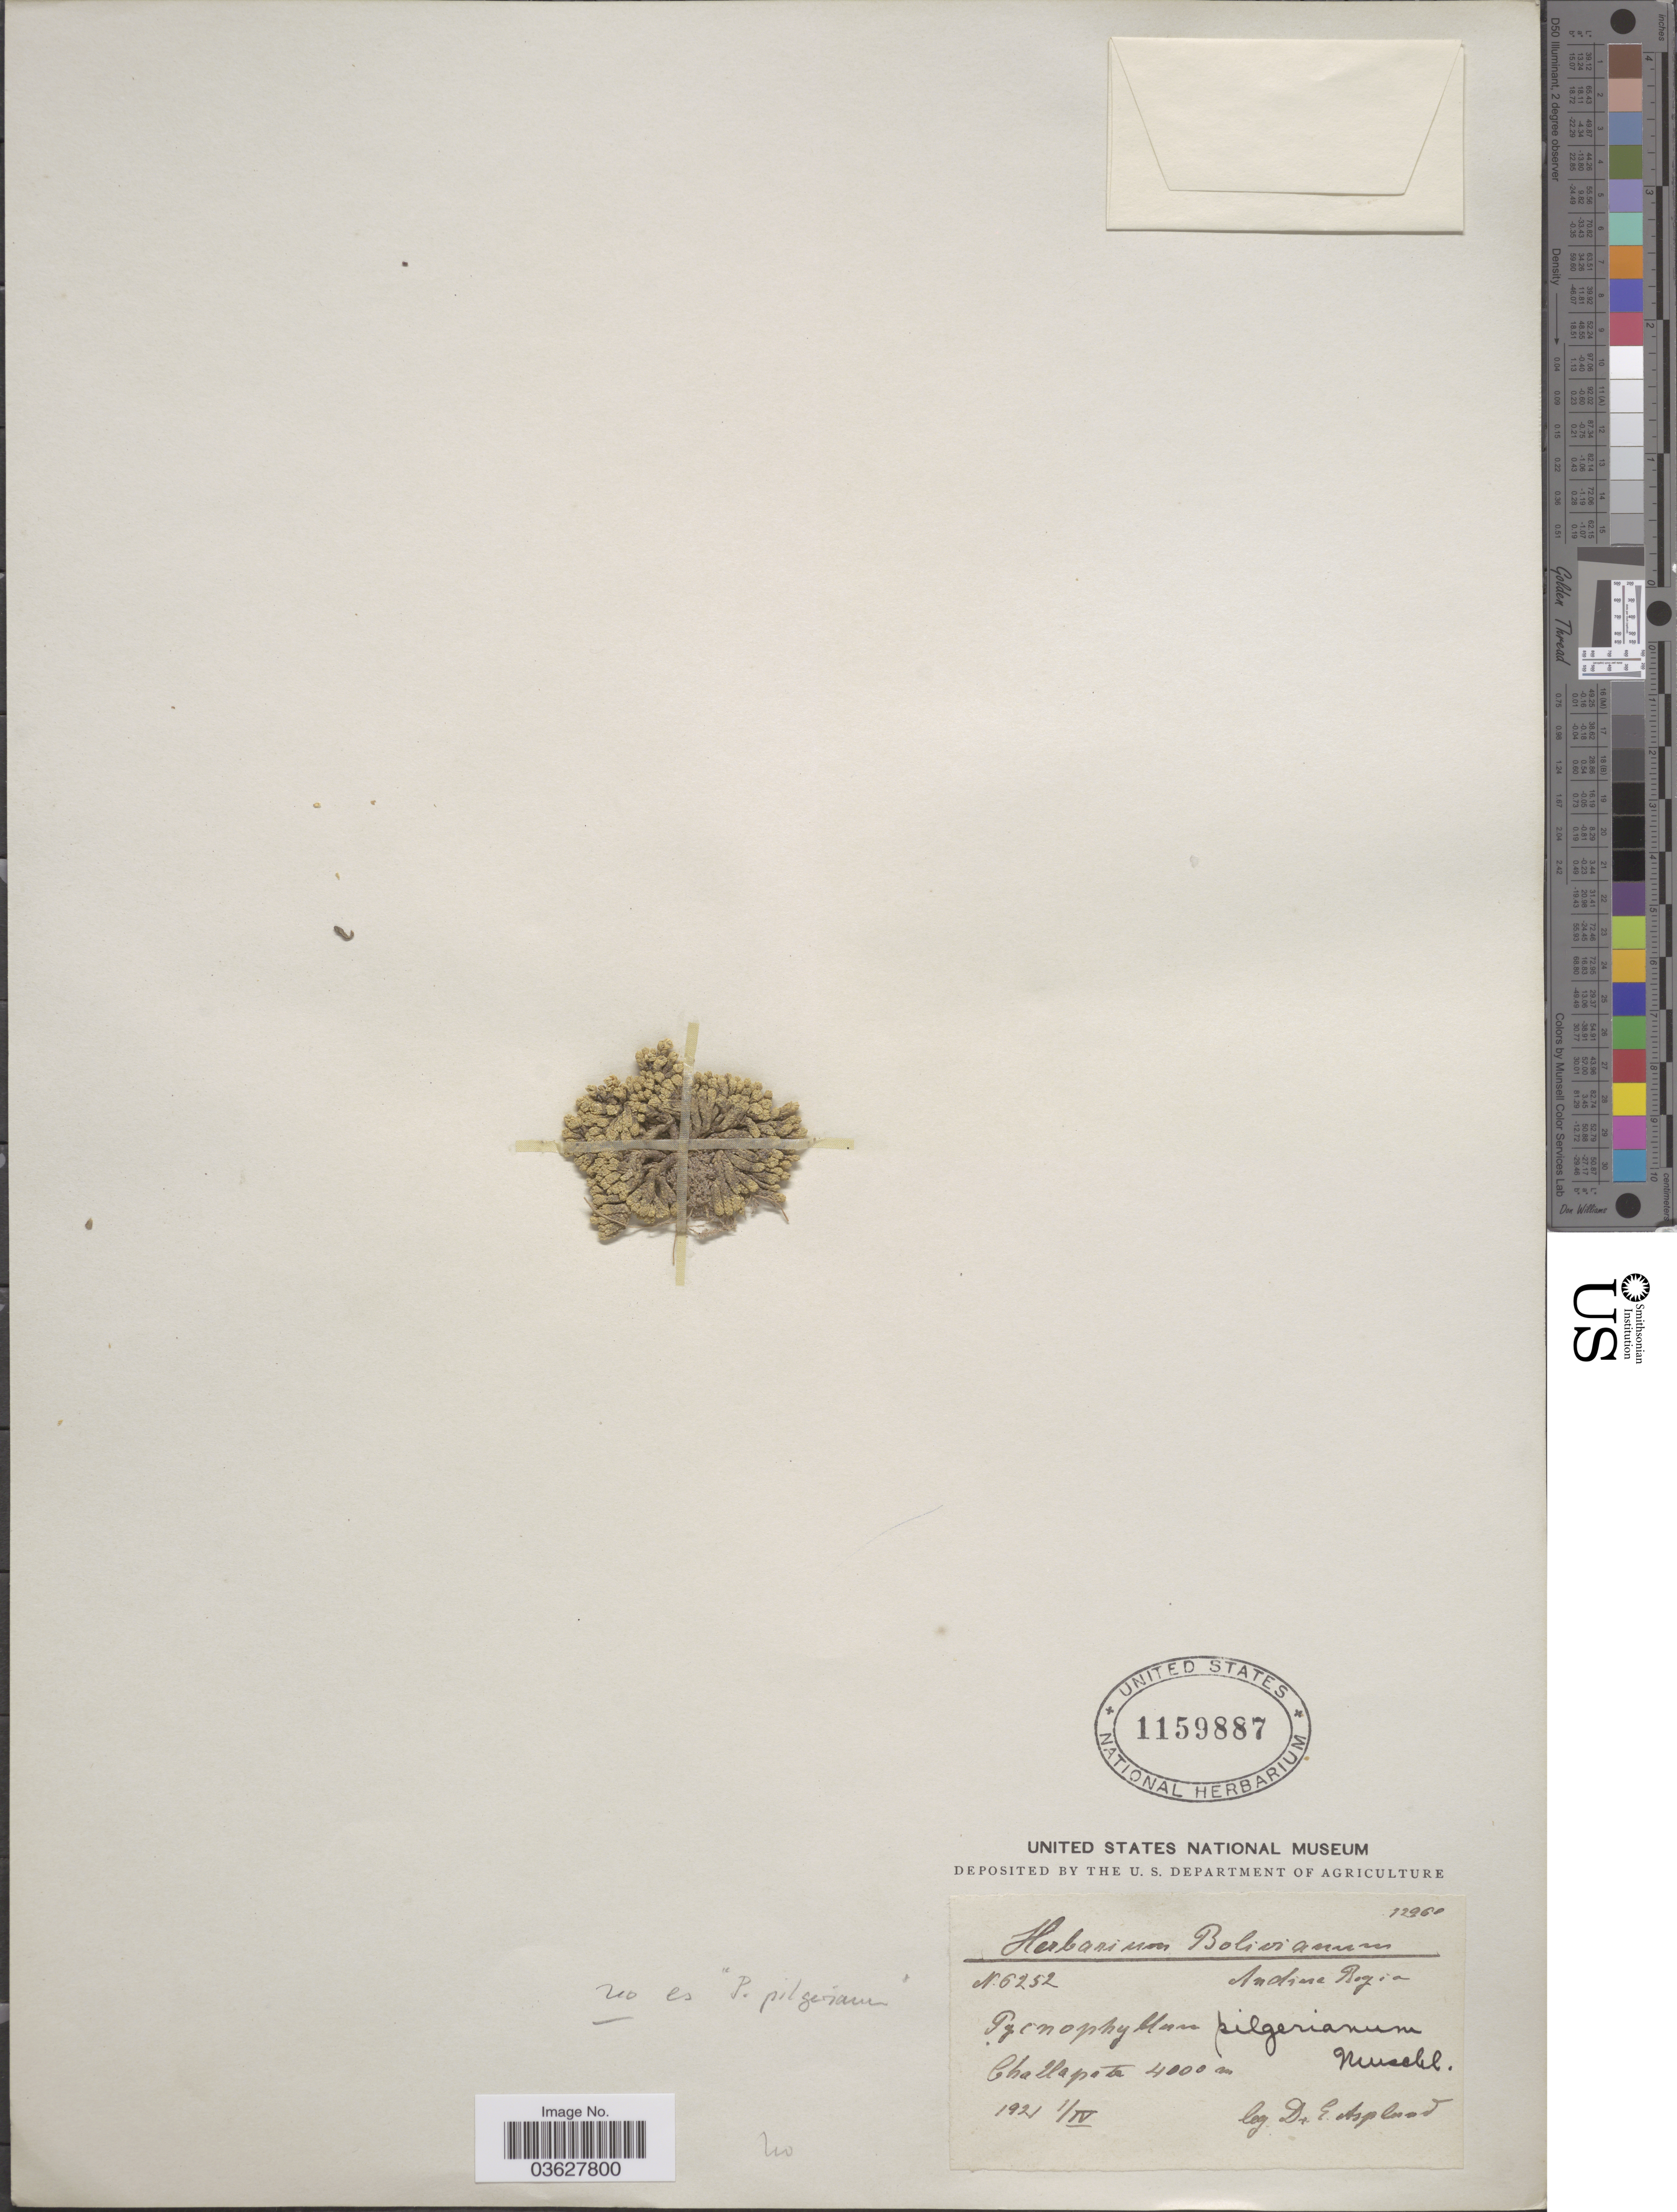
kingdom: Plantae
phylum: Tracheophyta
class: Magnoliopsida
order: Caryophyllales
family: Caryophyllaceae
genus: Pycnophyllum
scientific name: Pycnophyllum sp.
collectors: E. Asplund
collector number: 6252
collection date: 1921-04-01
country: Bolivia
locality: Andine Region. Challapata.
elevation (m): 4000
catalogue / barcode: US 1159887